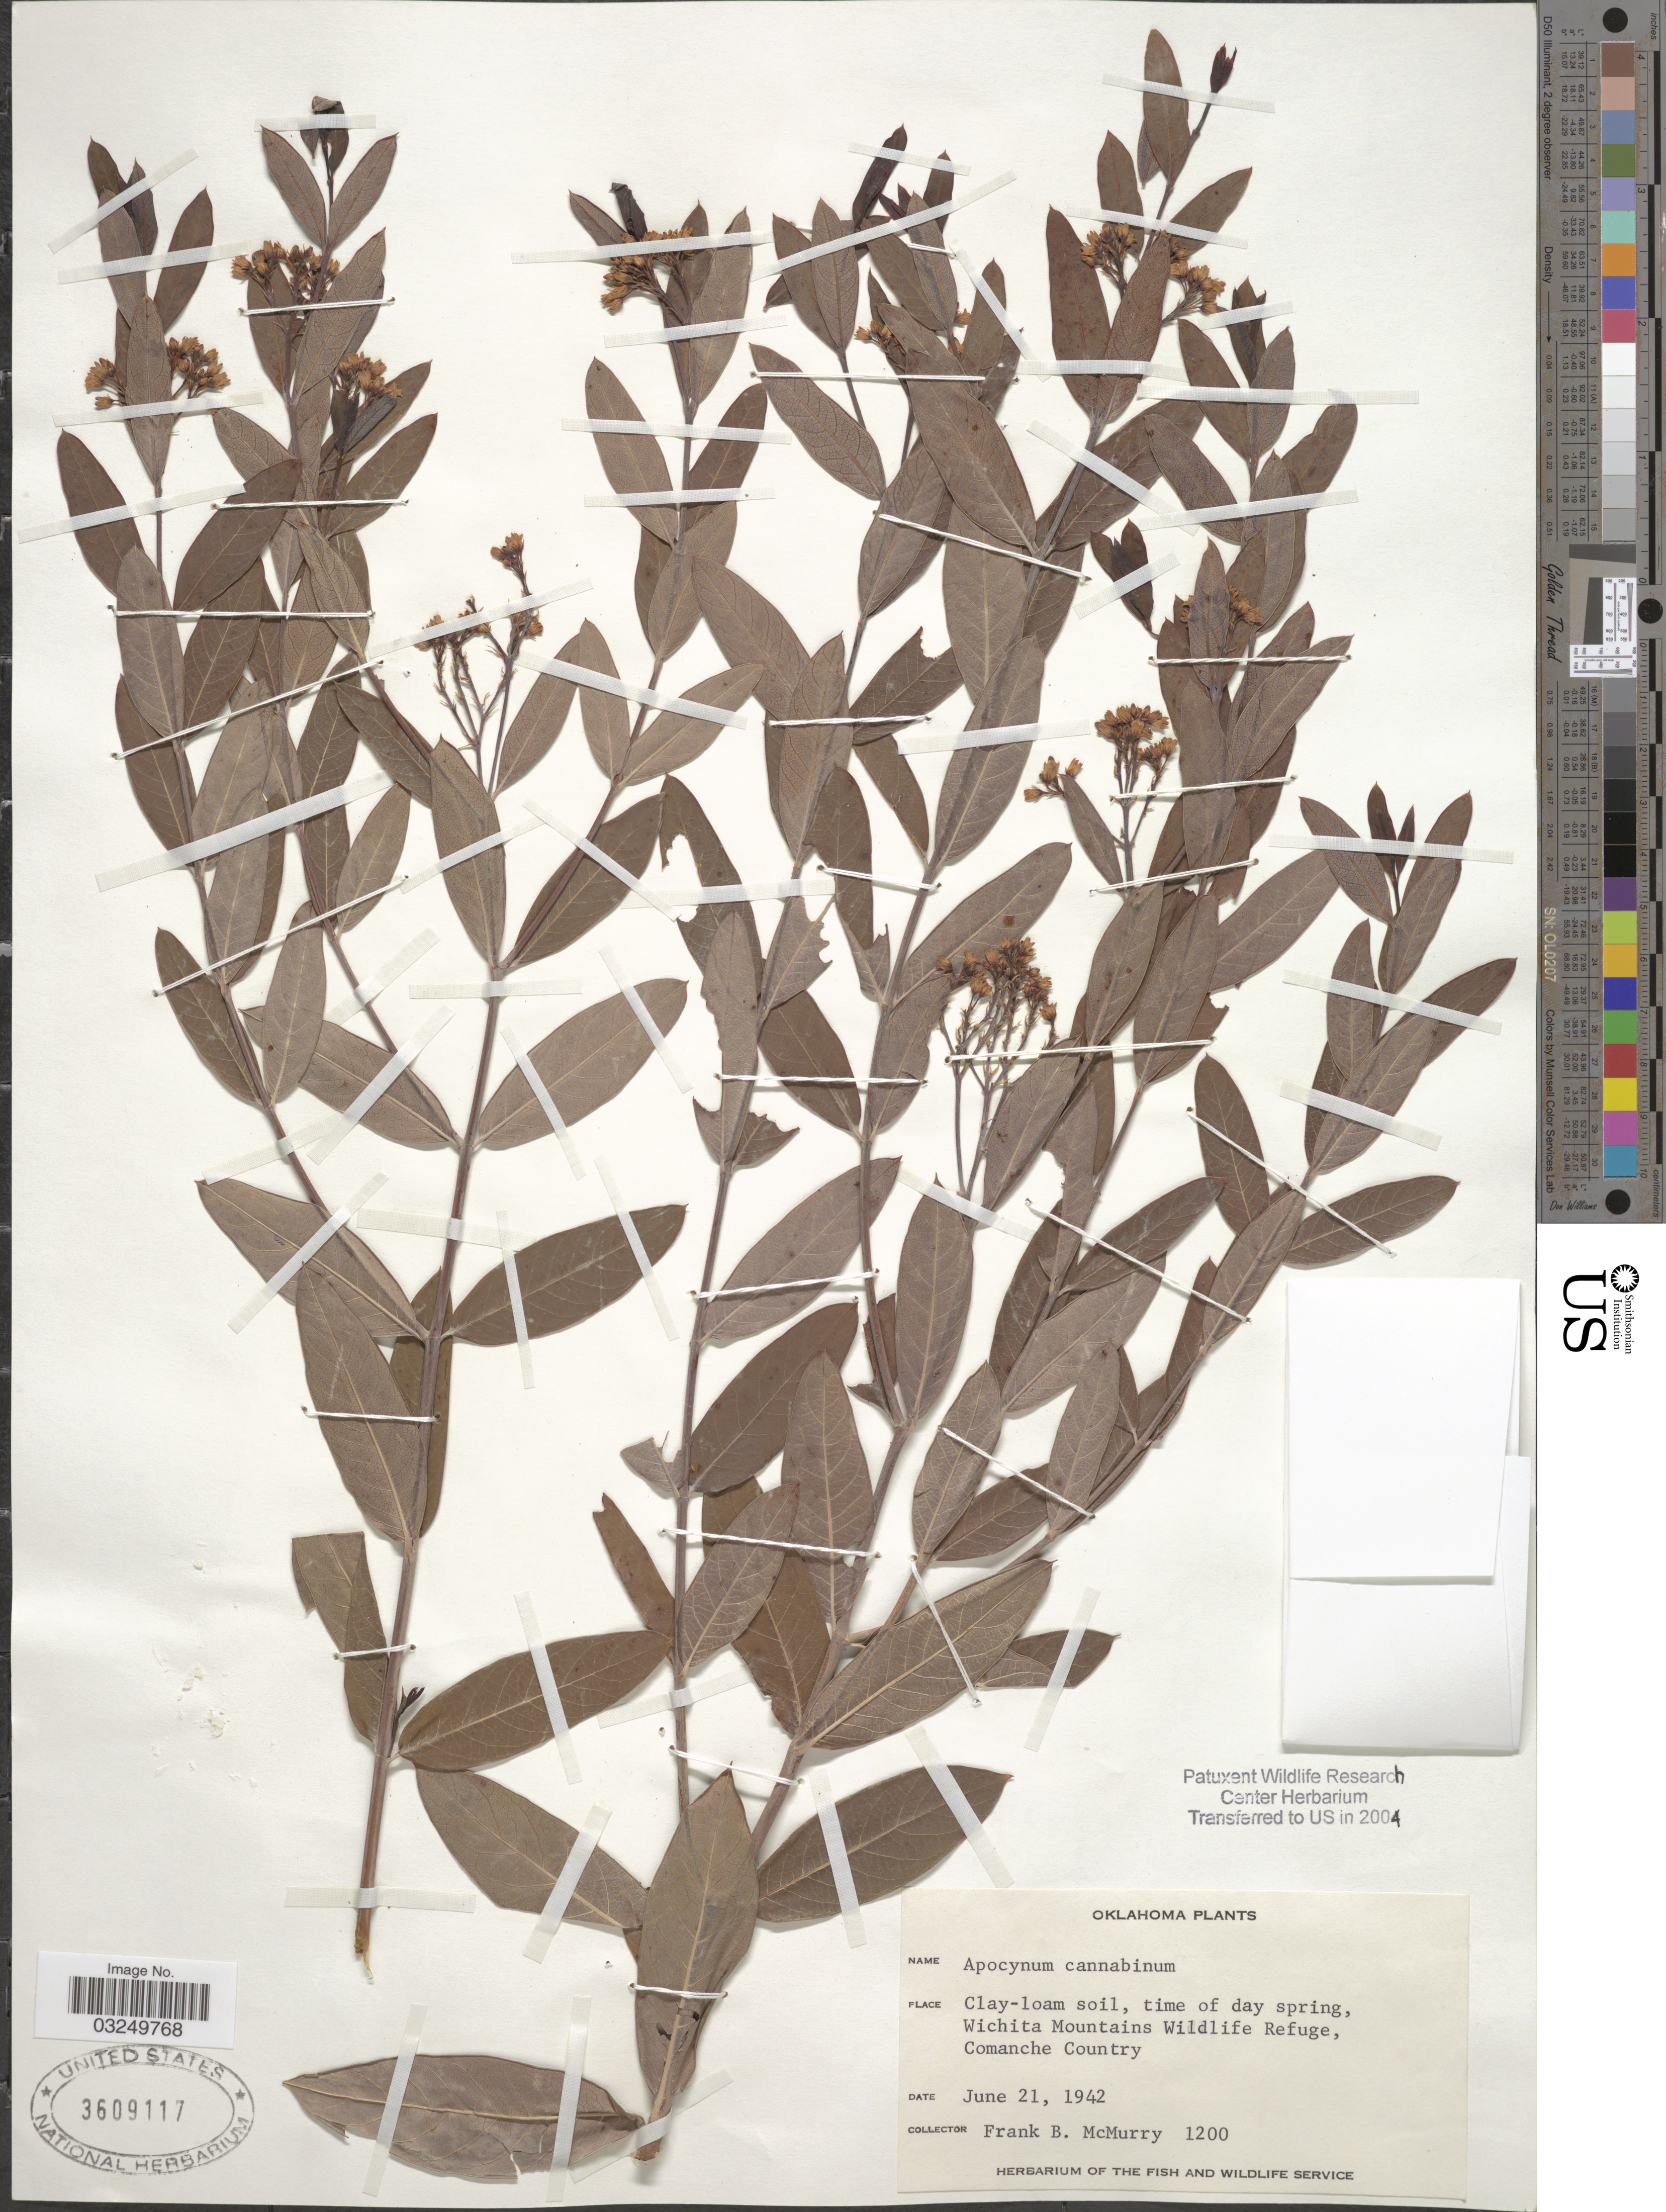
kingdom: Plantae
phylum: Tracheophyta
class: Magnoliopsida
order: Gentianales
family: Apocynaceae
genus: Apocynum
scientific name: Apocynum cannabinum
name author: L.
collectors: F. B. McMurry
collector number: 1200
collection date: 1942-06-21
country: United States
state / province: Oklahoma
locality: Wichita Mountains Wildlife Refuge, Comanche Country.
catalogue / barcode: US 3609117